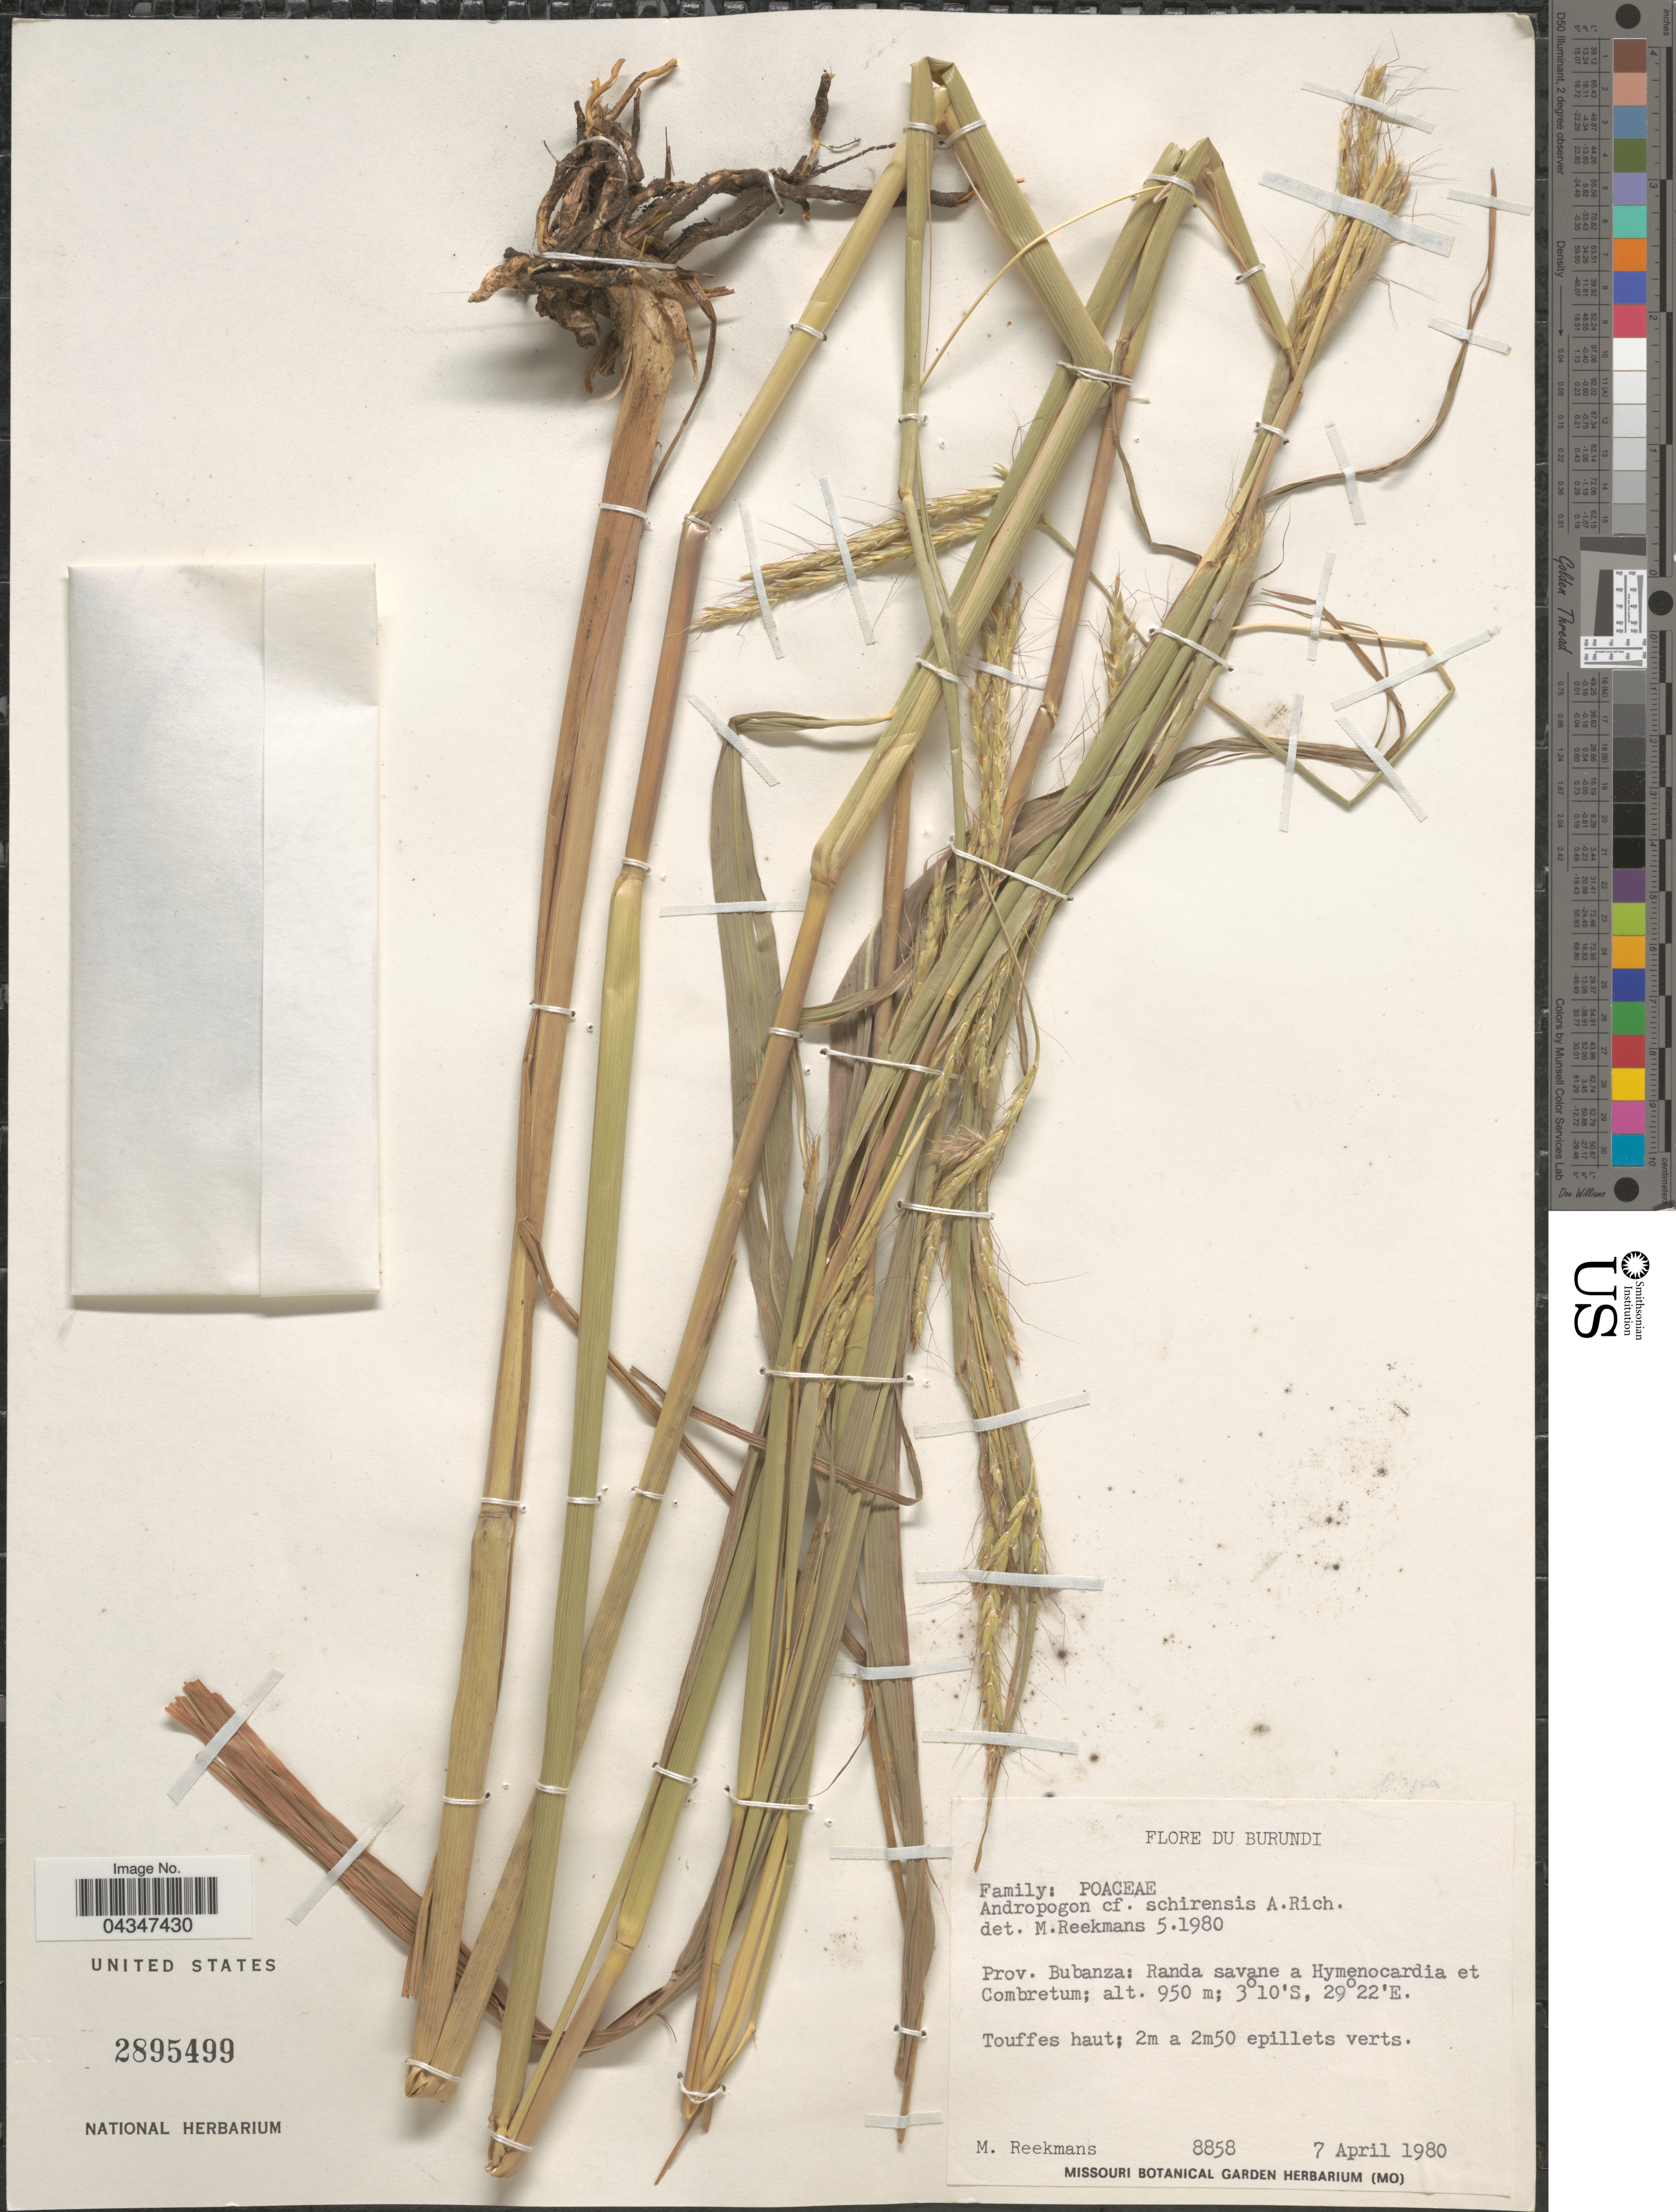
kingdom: Plantae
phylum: Tracheophyta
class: Liliopsida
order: Poales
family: Poaceae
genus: Andropogon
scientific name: Andropogon schirensis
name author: Hochst. ex A. Rich.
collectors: M. Reekmans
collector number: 8858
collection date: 1981-04-07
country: Burundi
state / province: Bubanza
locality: Randa savane.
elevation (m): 950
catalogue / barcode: US 2895499